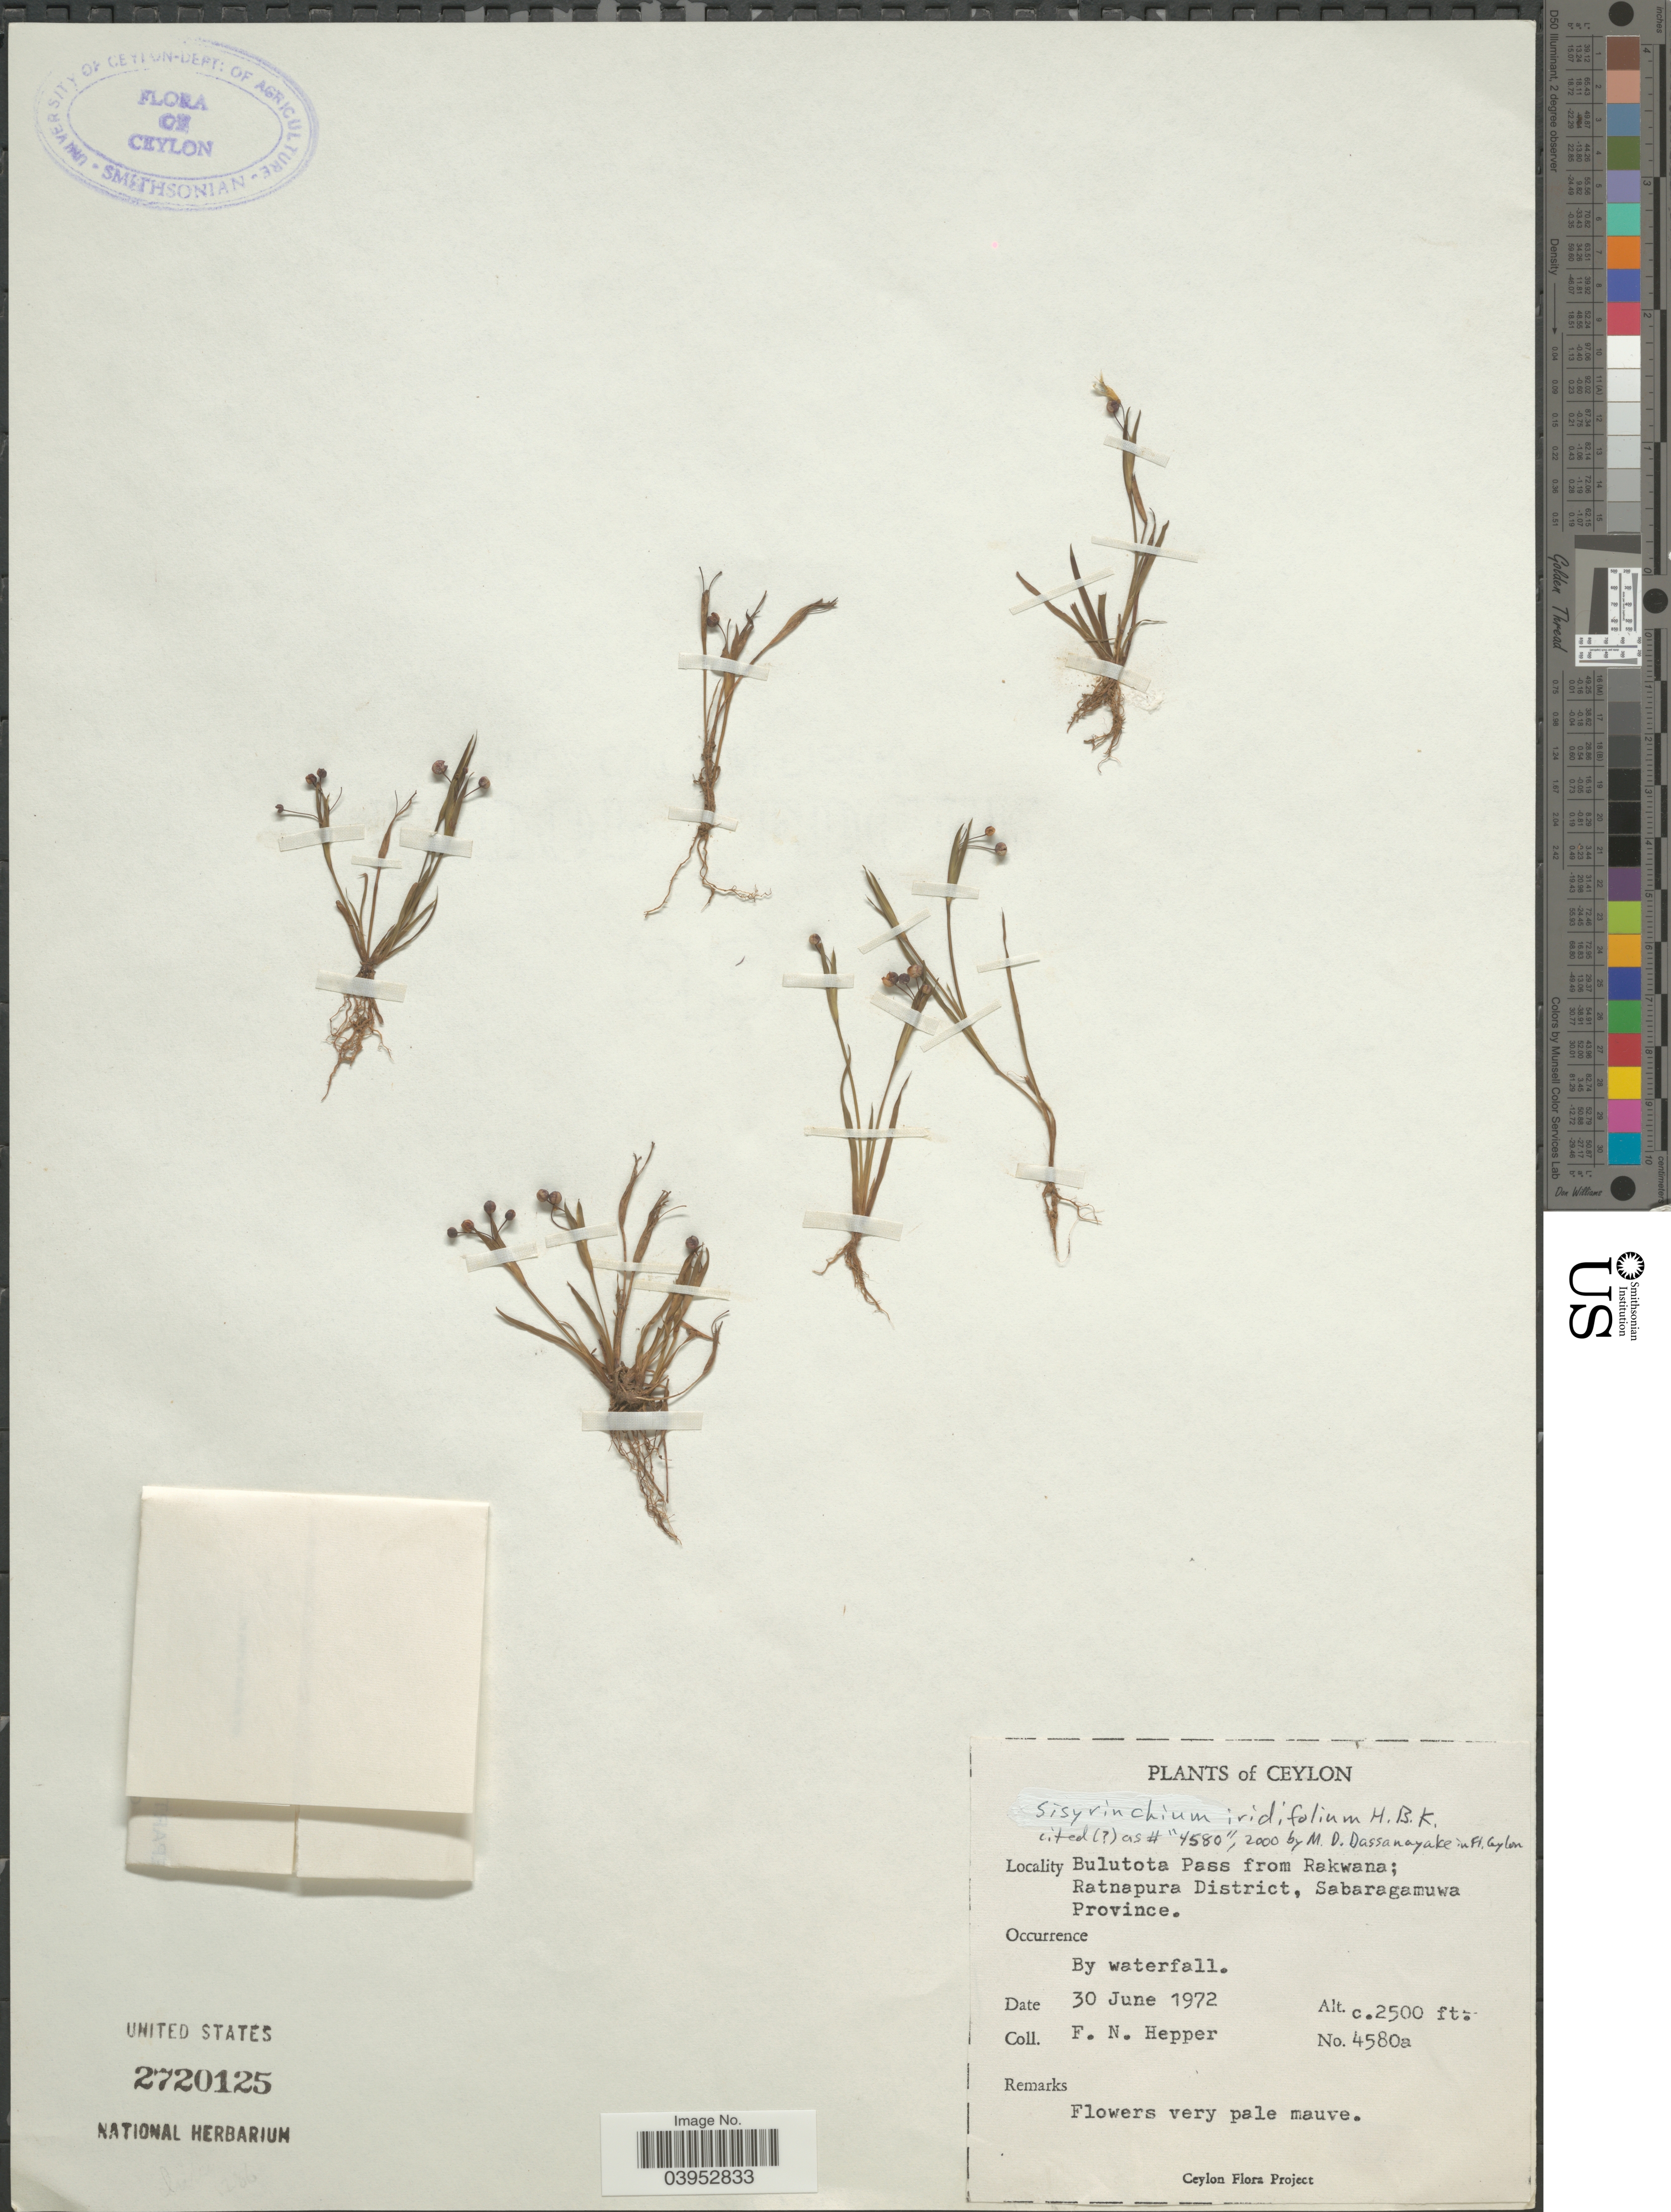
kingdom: Plantae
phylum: Tracheophyta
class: Liliopsida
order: Asparagales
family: Iridaceae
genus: Sisyrinchium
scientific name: Sisyrinchium iridifolium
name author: Kunth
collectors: F. Hepper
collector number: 4580a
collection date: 1972-06-30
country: Sri Lanka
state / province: Sabaragamuwa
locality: Ceylon. Bulutota Pass from Rakwana; Ratnapura District.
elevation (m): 762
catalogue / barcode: US 2720125